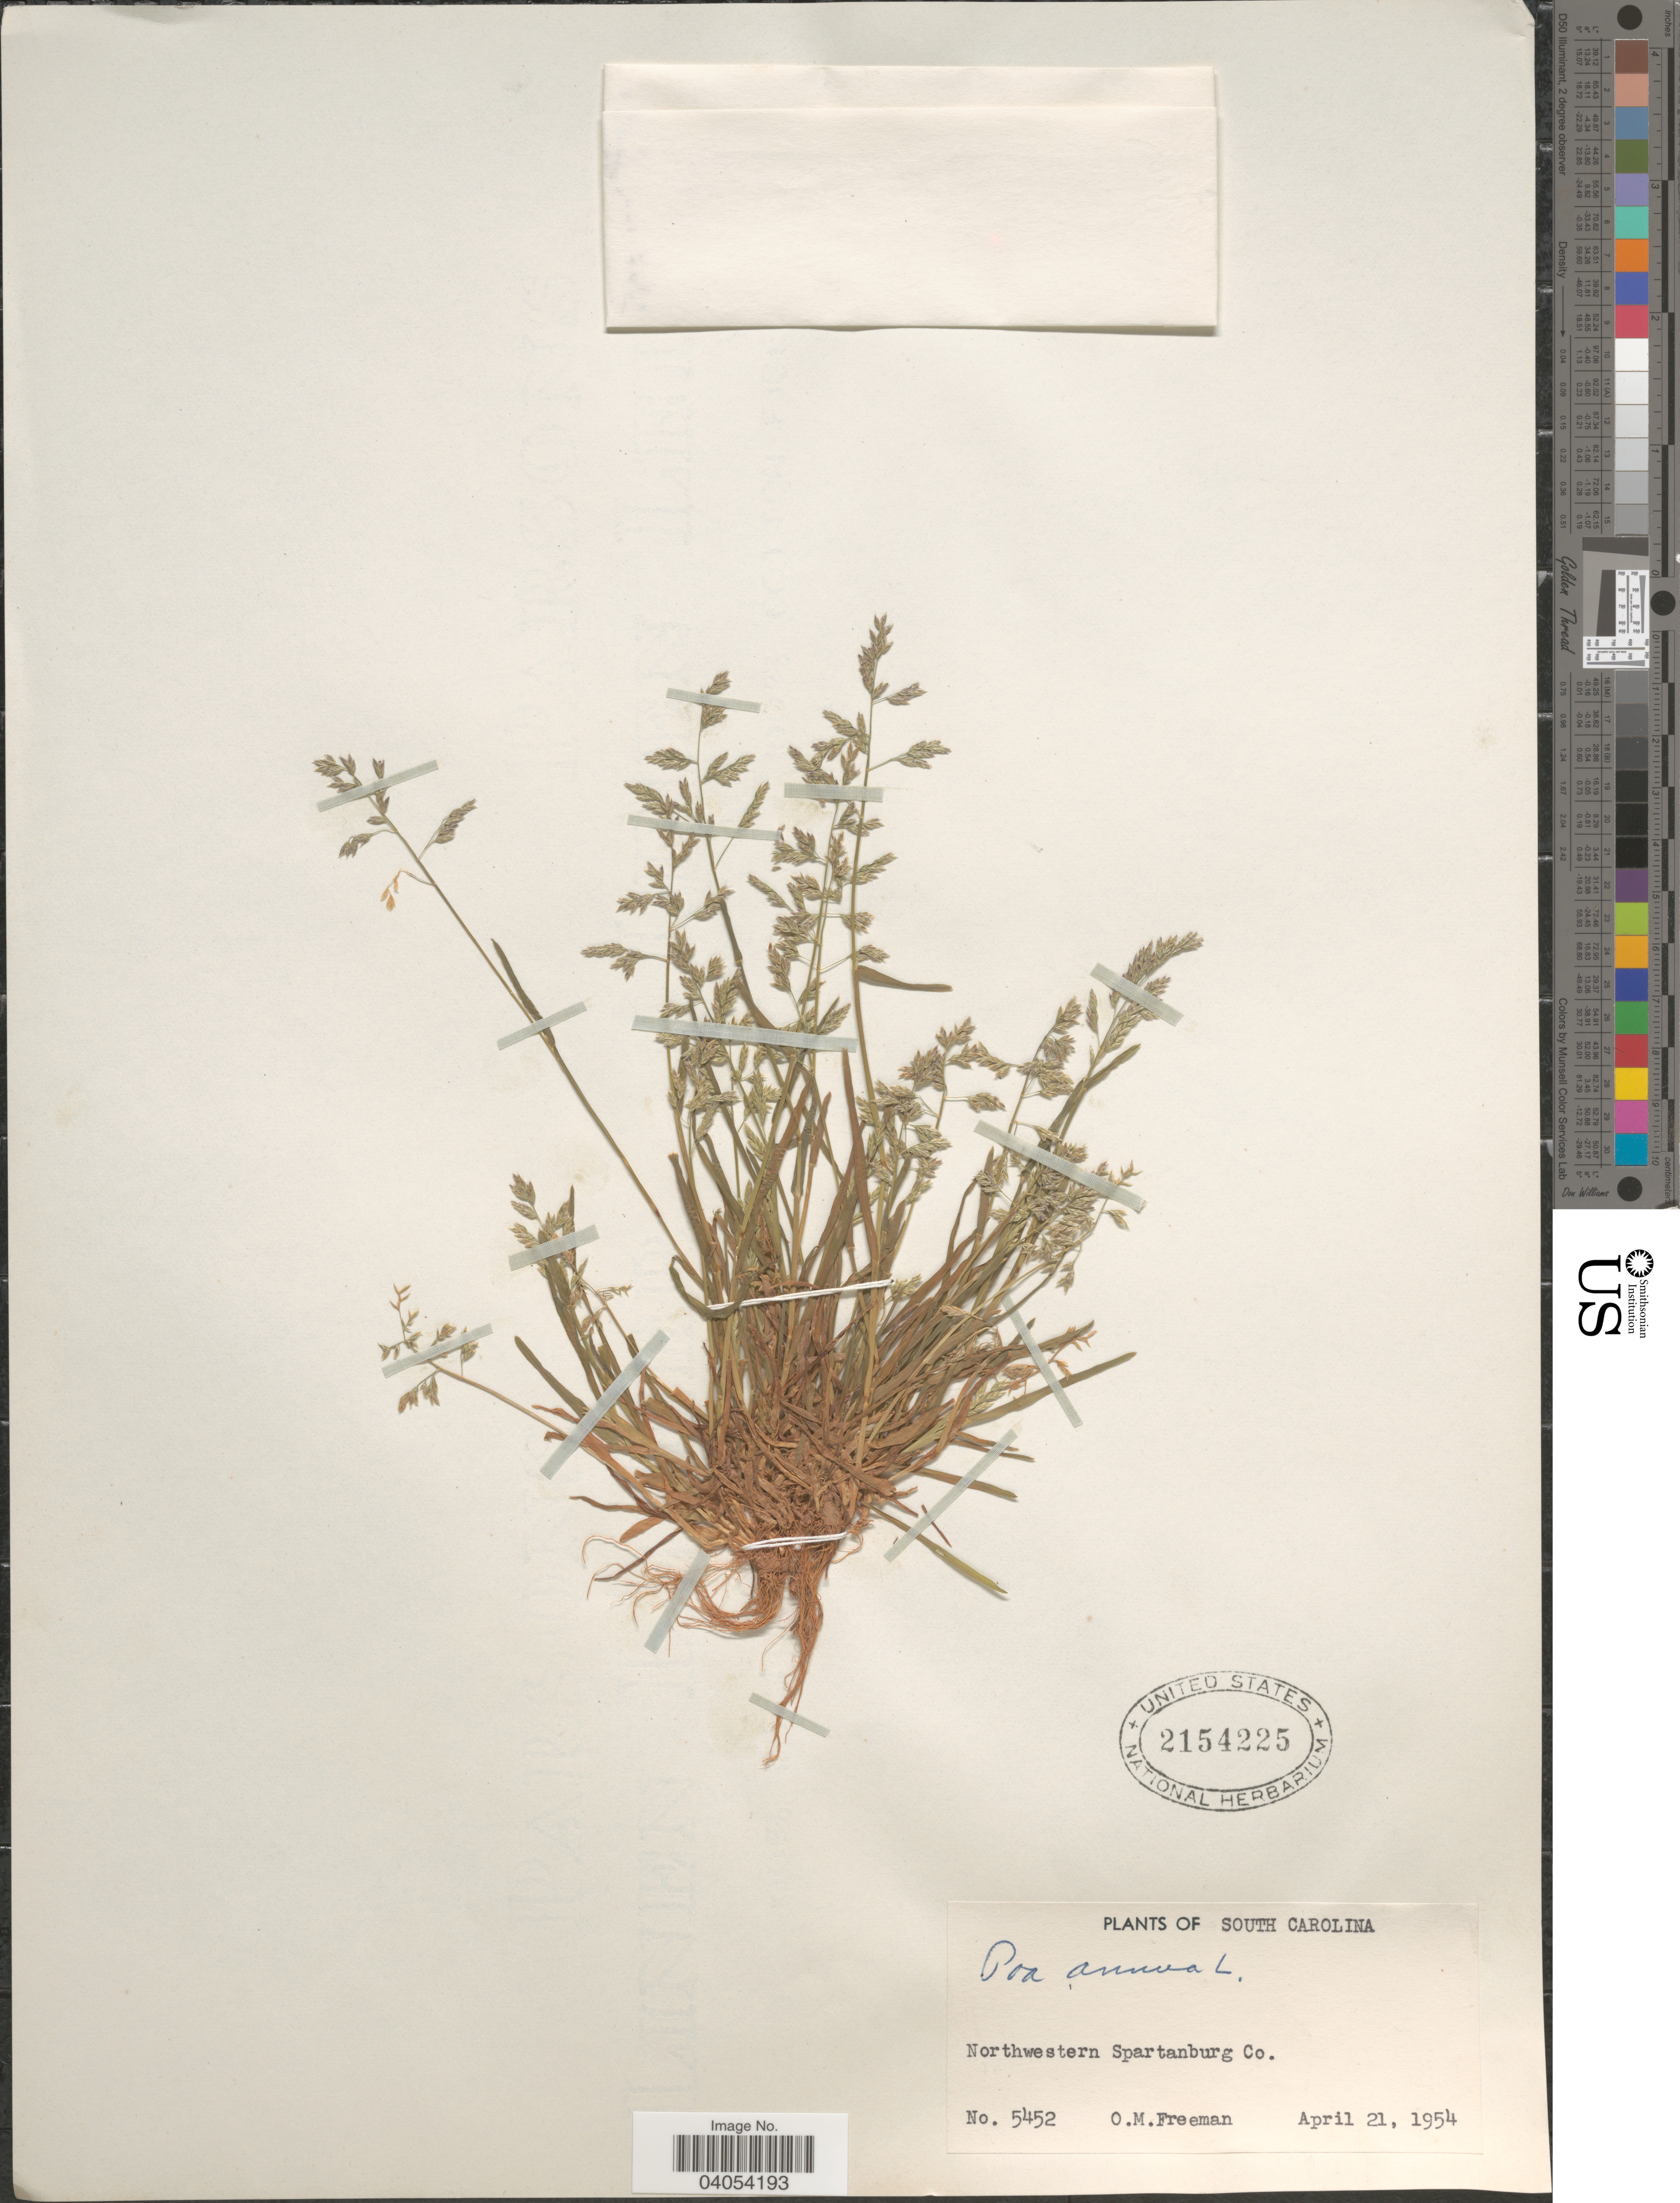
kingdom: Plantae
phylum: Tracheophyta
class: Liliopsida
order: Poales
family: Poaceae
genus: Poa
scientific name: Poa annua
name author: L.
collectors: O. Freeman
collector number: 5452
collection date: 1954-04-21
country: United States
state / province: South Carolina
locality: Northwestern Spartanburg Co.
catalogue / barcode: US 2154225